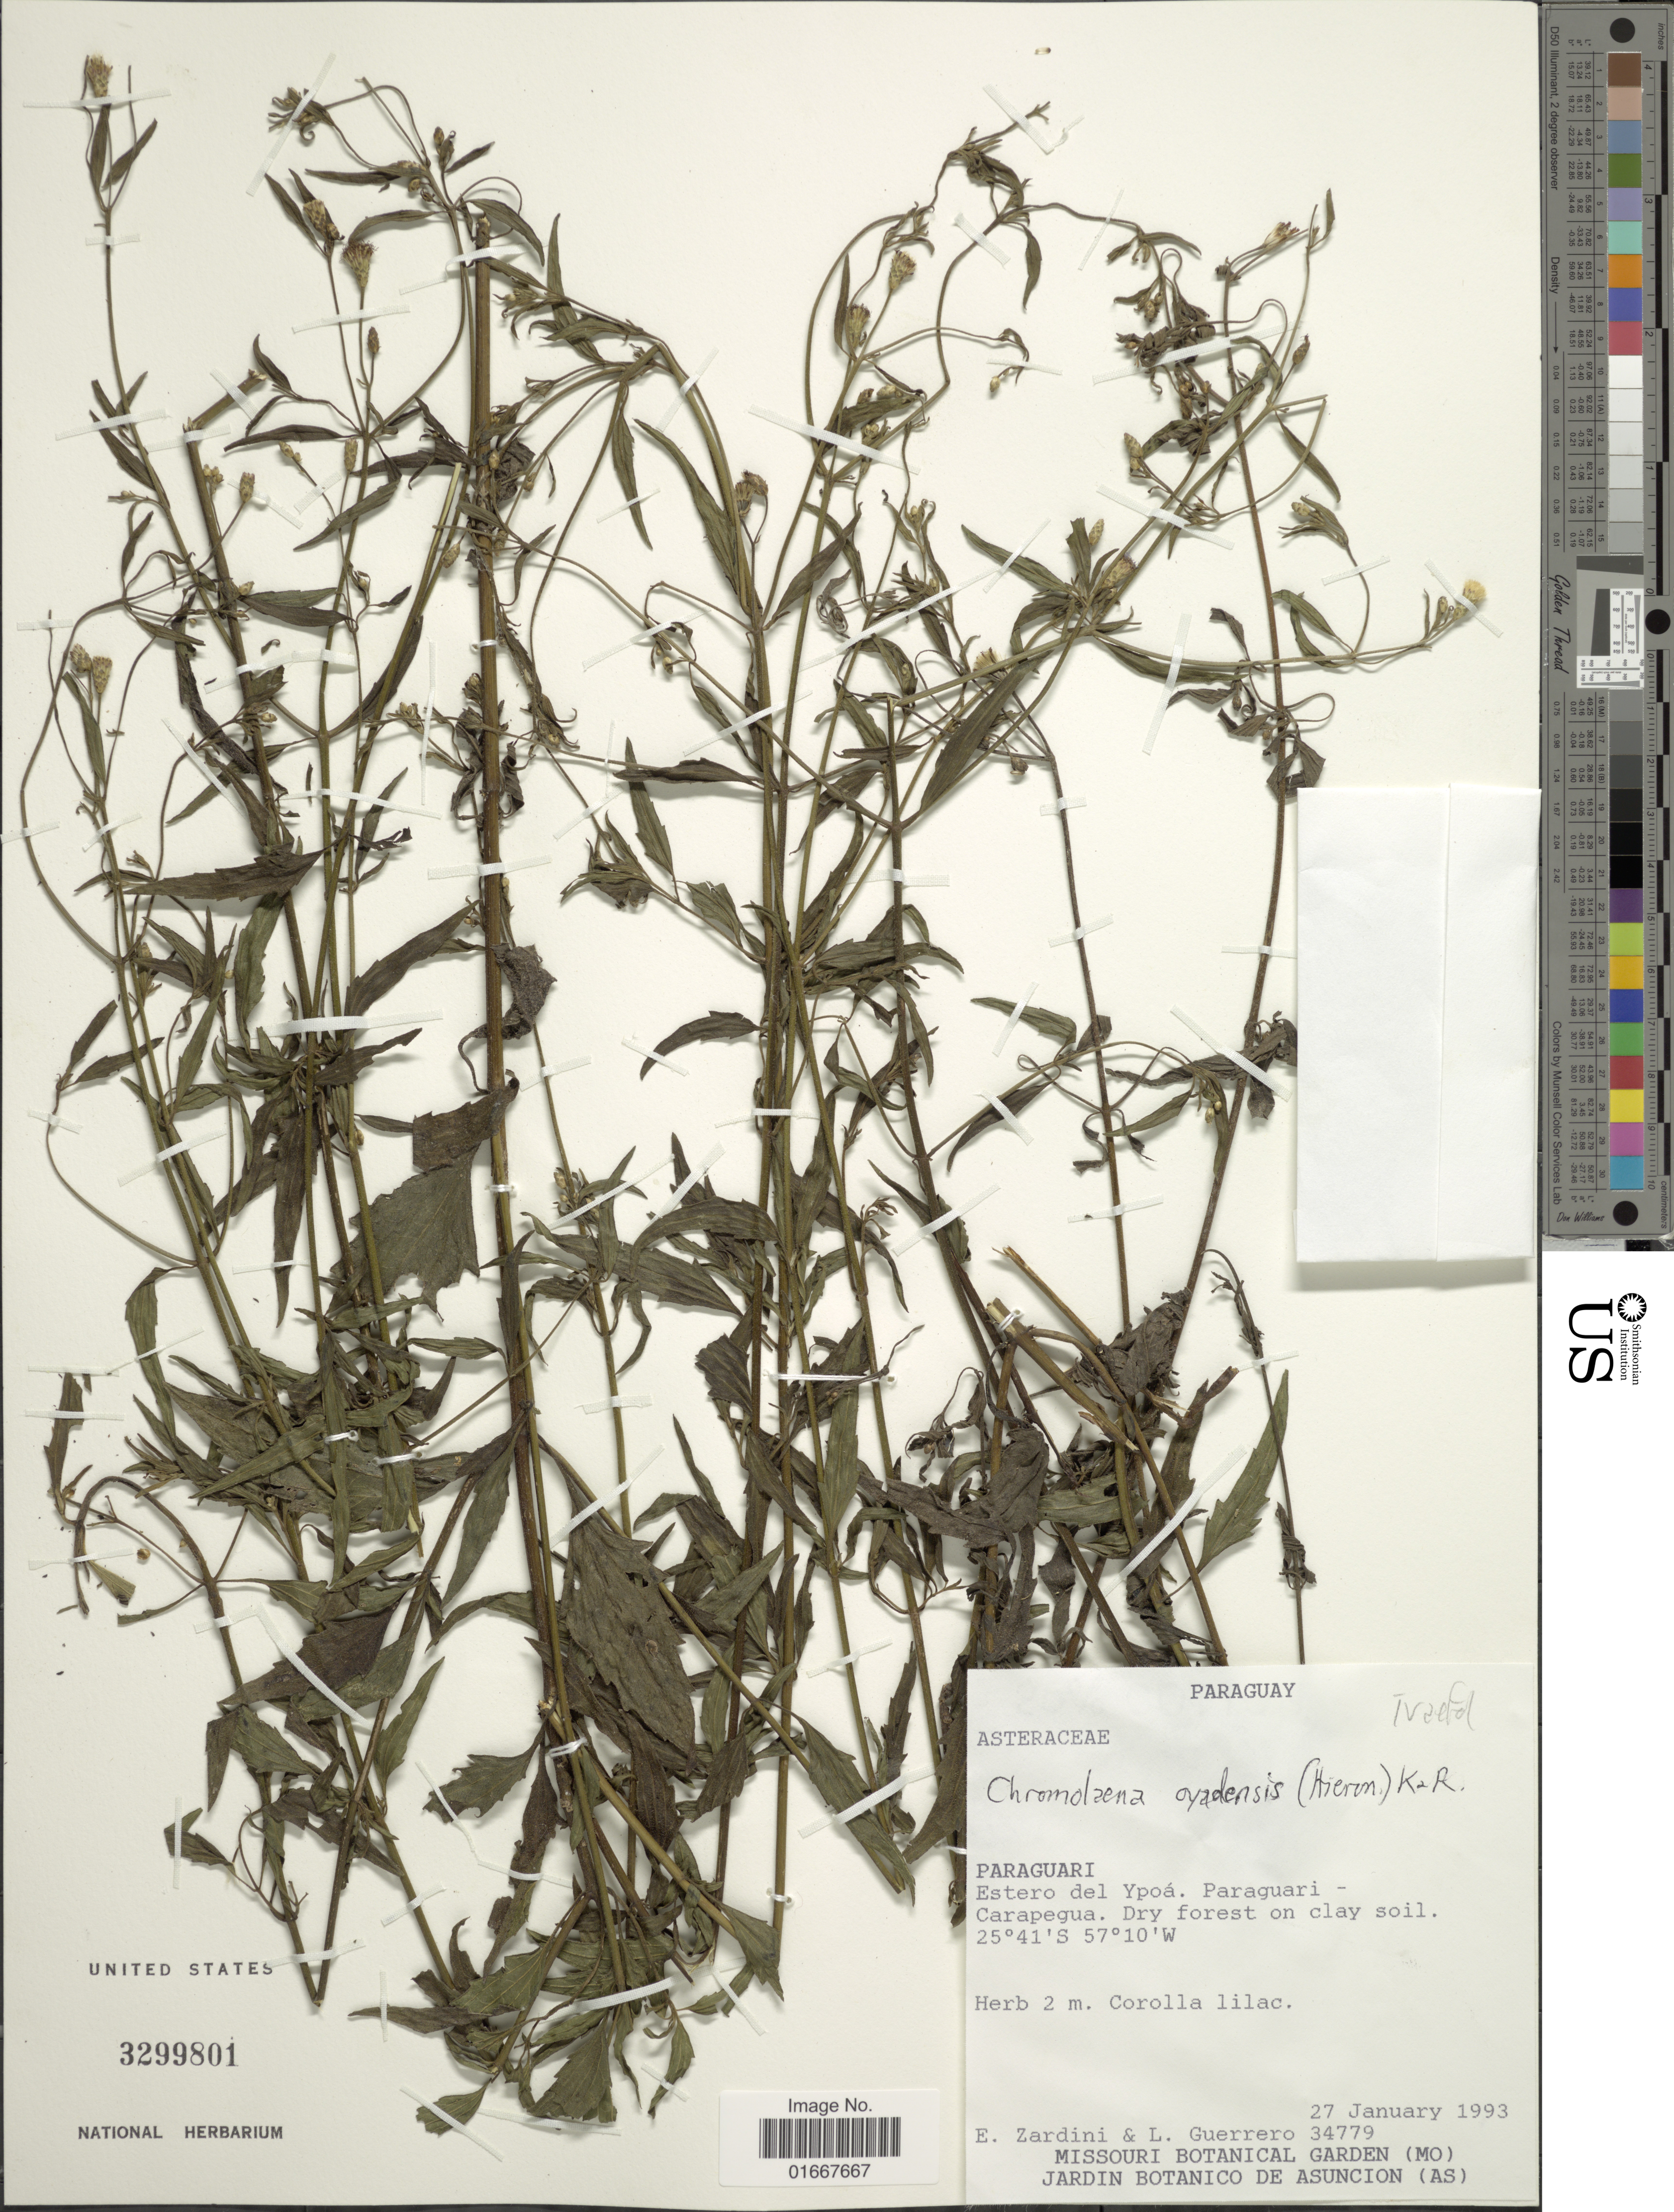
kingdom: Plantae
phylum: Tracheophyta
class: Magnoliopsida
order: Asterales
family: Asteraceae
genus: Chromolaena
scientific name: Chromolaena oyadensis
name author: (Hieron.) R.M. King & H. Rob.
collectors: E. M. Zardini & L. Guerrero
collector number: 34779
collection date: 1993-01-27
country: Paraguay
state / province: Paraguari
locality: Estero del Ypoá. Paraguari - Carapegua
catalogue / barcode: US 3299801